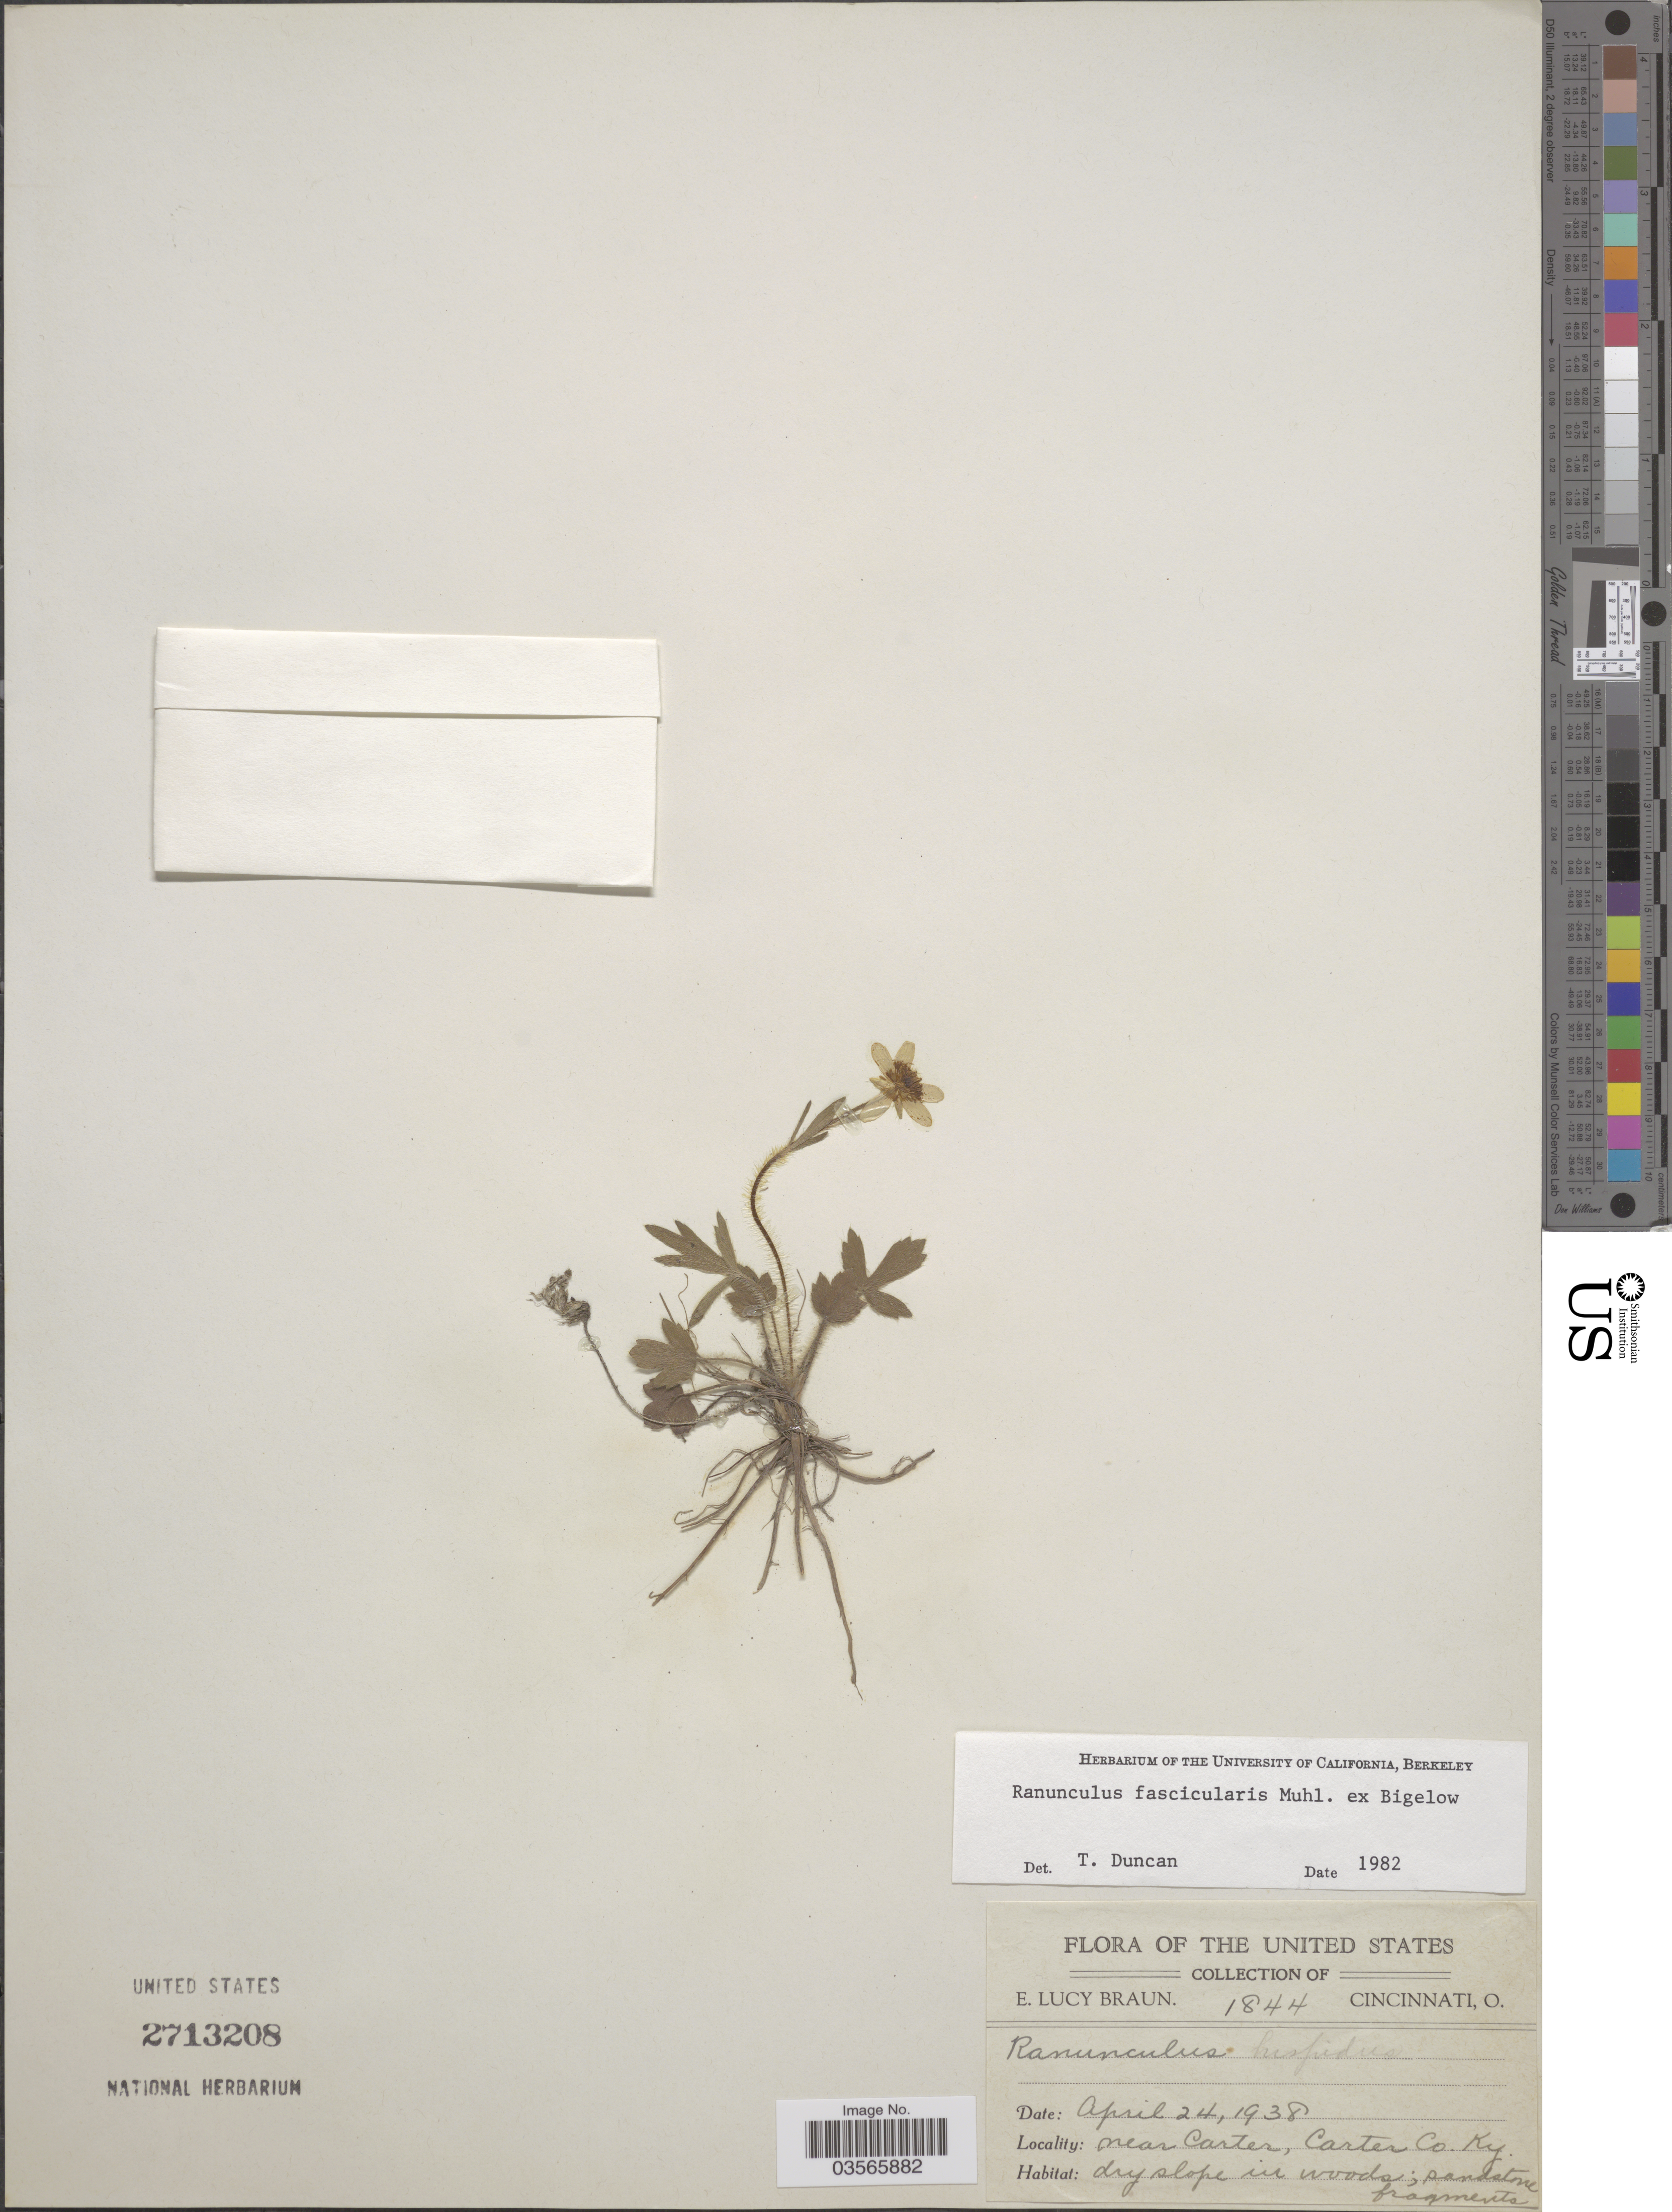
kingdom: Plantae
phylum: Tracheophyta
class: Magnoliopsida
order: Ranunculales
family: Ranunculaceae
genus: Ranunculus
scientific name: Ranunculus fascicularis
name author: Muhl. ex Bigelow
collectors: E. L. Braun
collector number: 1844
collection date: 1938-04-24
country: United States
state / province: Kentucky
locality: Near Carter, Carter Co.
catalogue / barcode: US 2713208